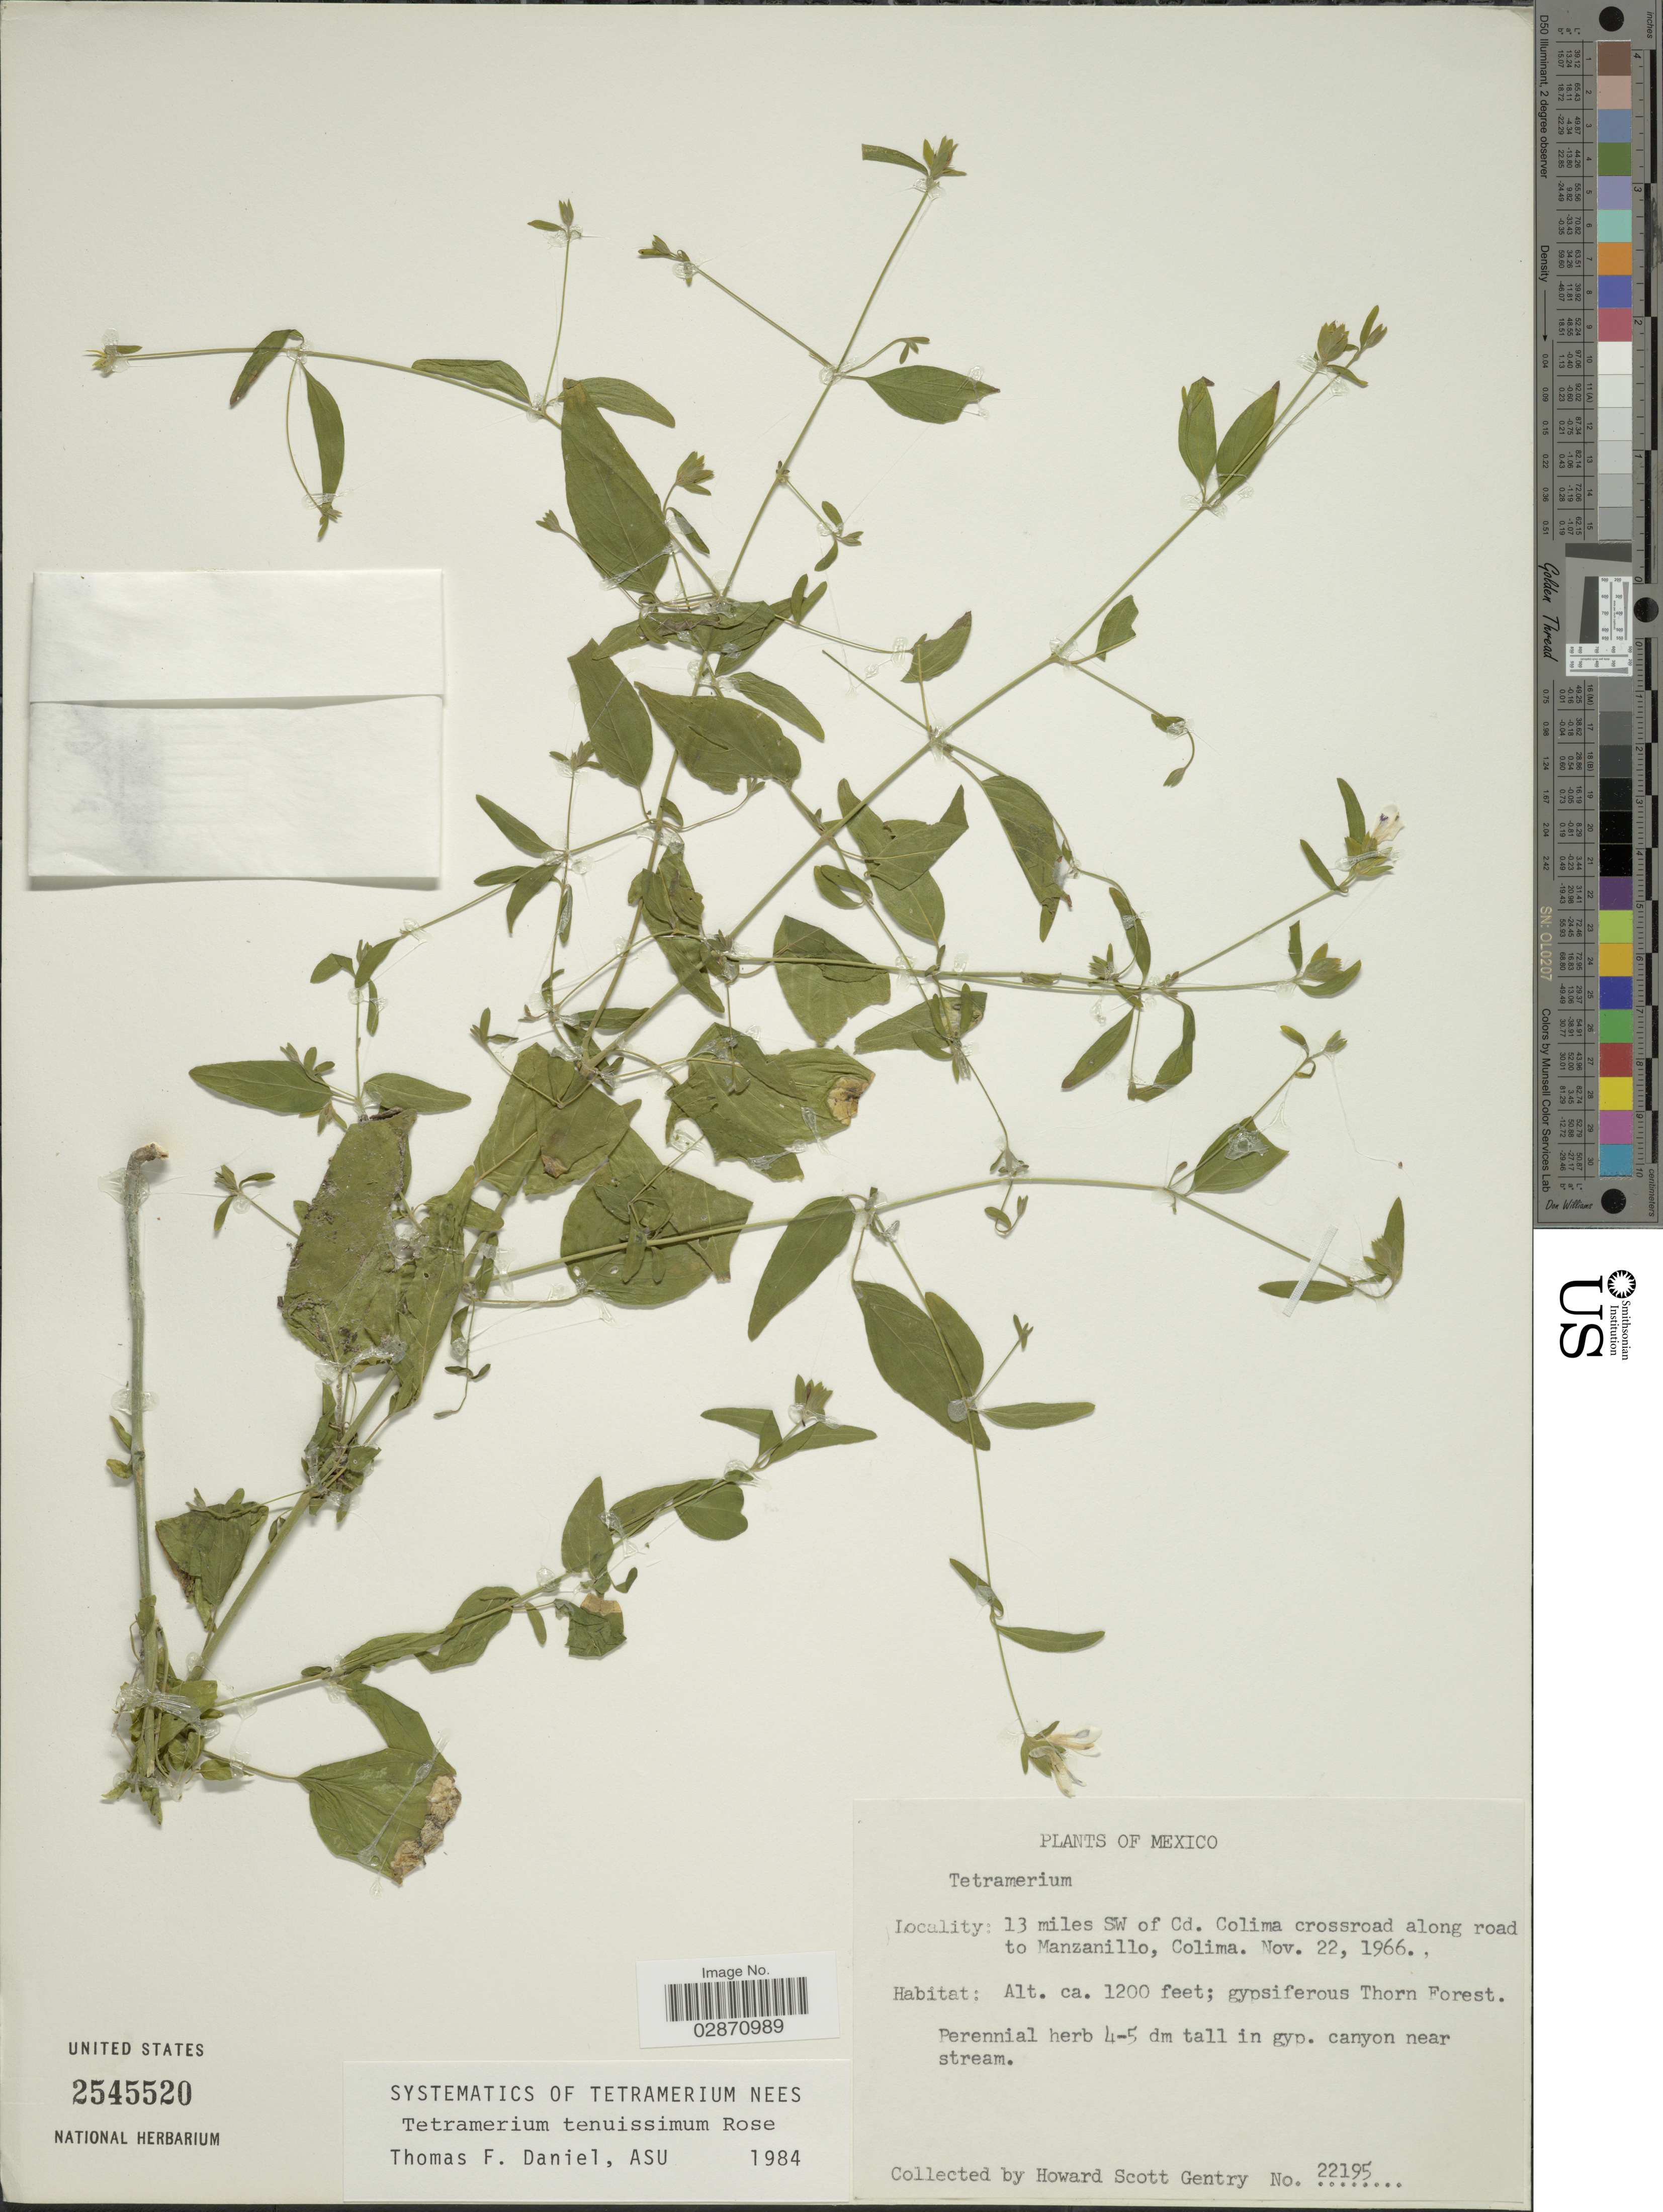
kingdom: Plantae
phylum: Tracheophyta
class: Magnoliopsida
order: Lamiales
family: Acanthaceae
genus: Tetramerium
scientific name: Tetramerium tenuissimum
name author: Rose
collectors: H. S. Gentry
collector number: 22195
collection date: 1966-11-22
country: Mexico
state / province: Colima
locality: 13 miles SW of Cd. Colima crossroad along road to Manzanillo, Colima.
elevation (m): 366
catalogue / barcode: US 2545520